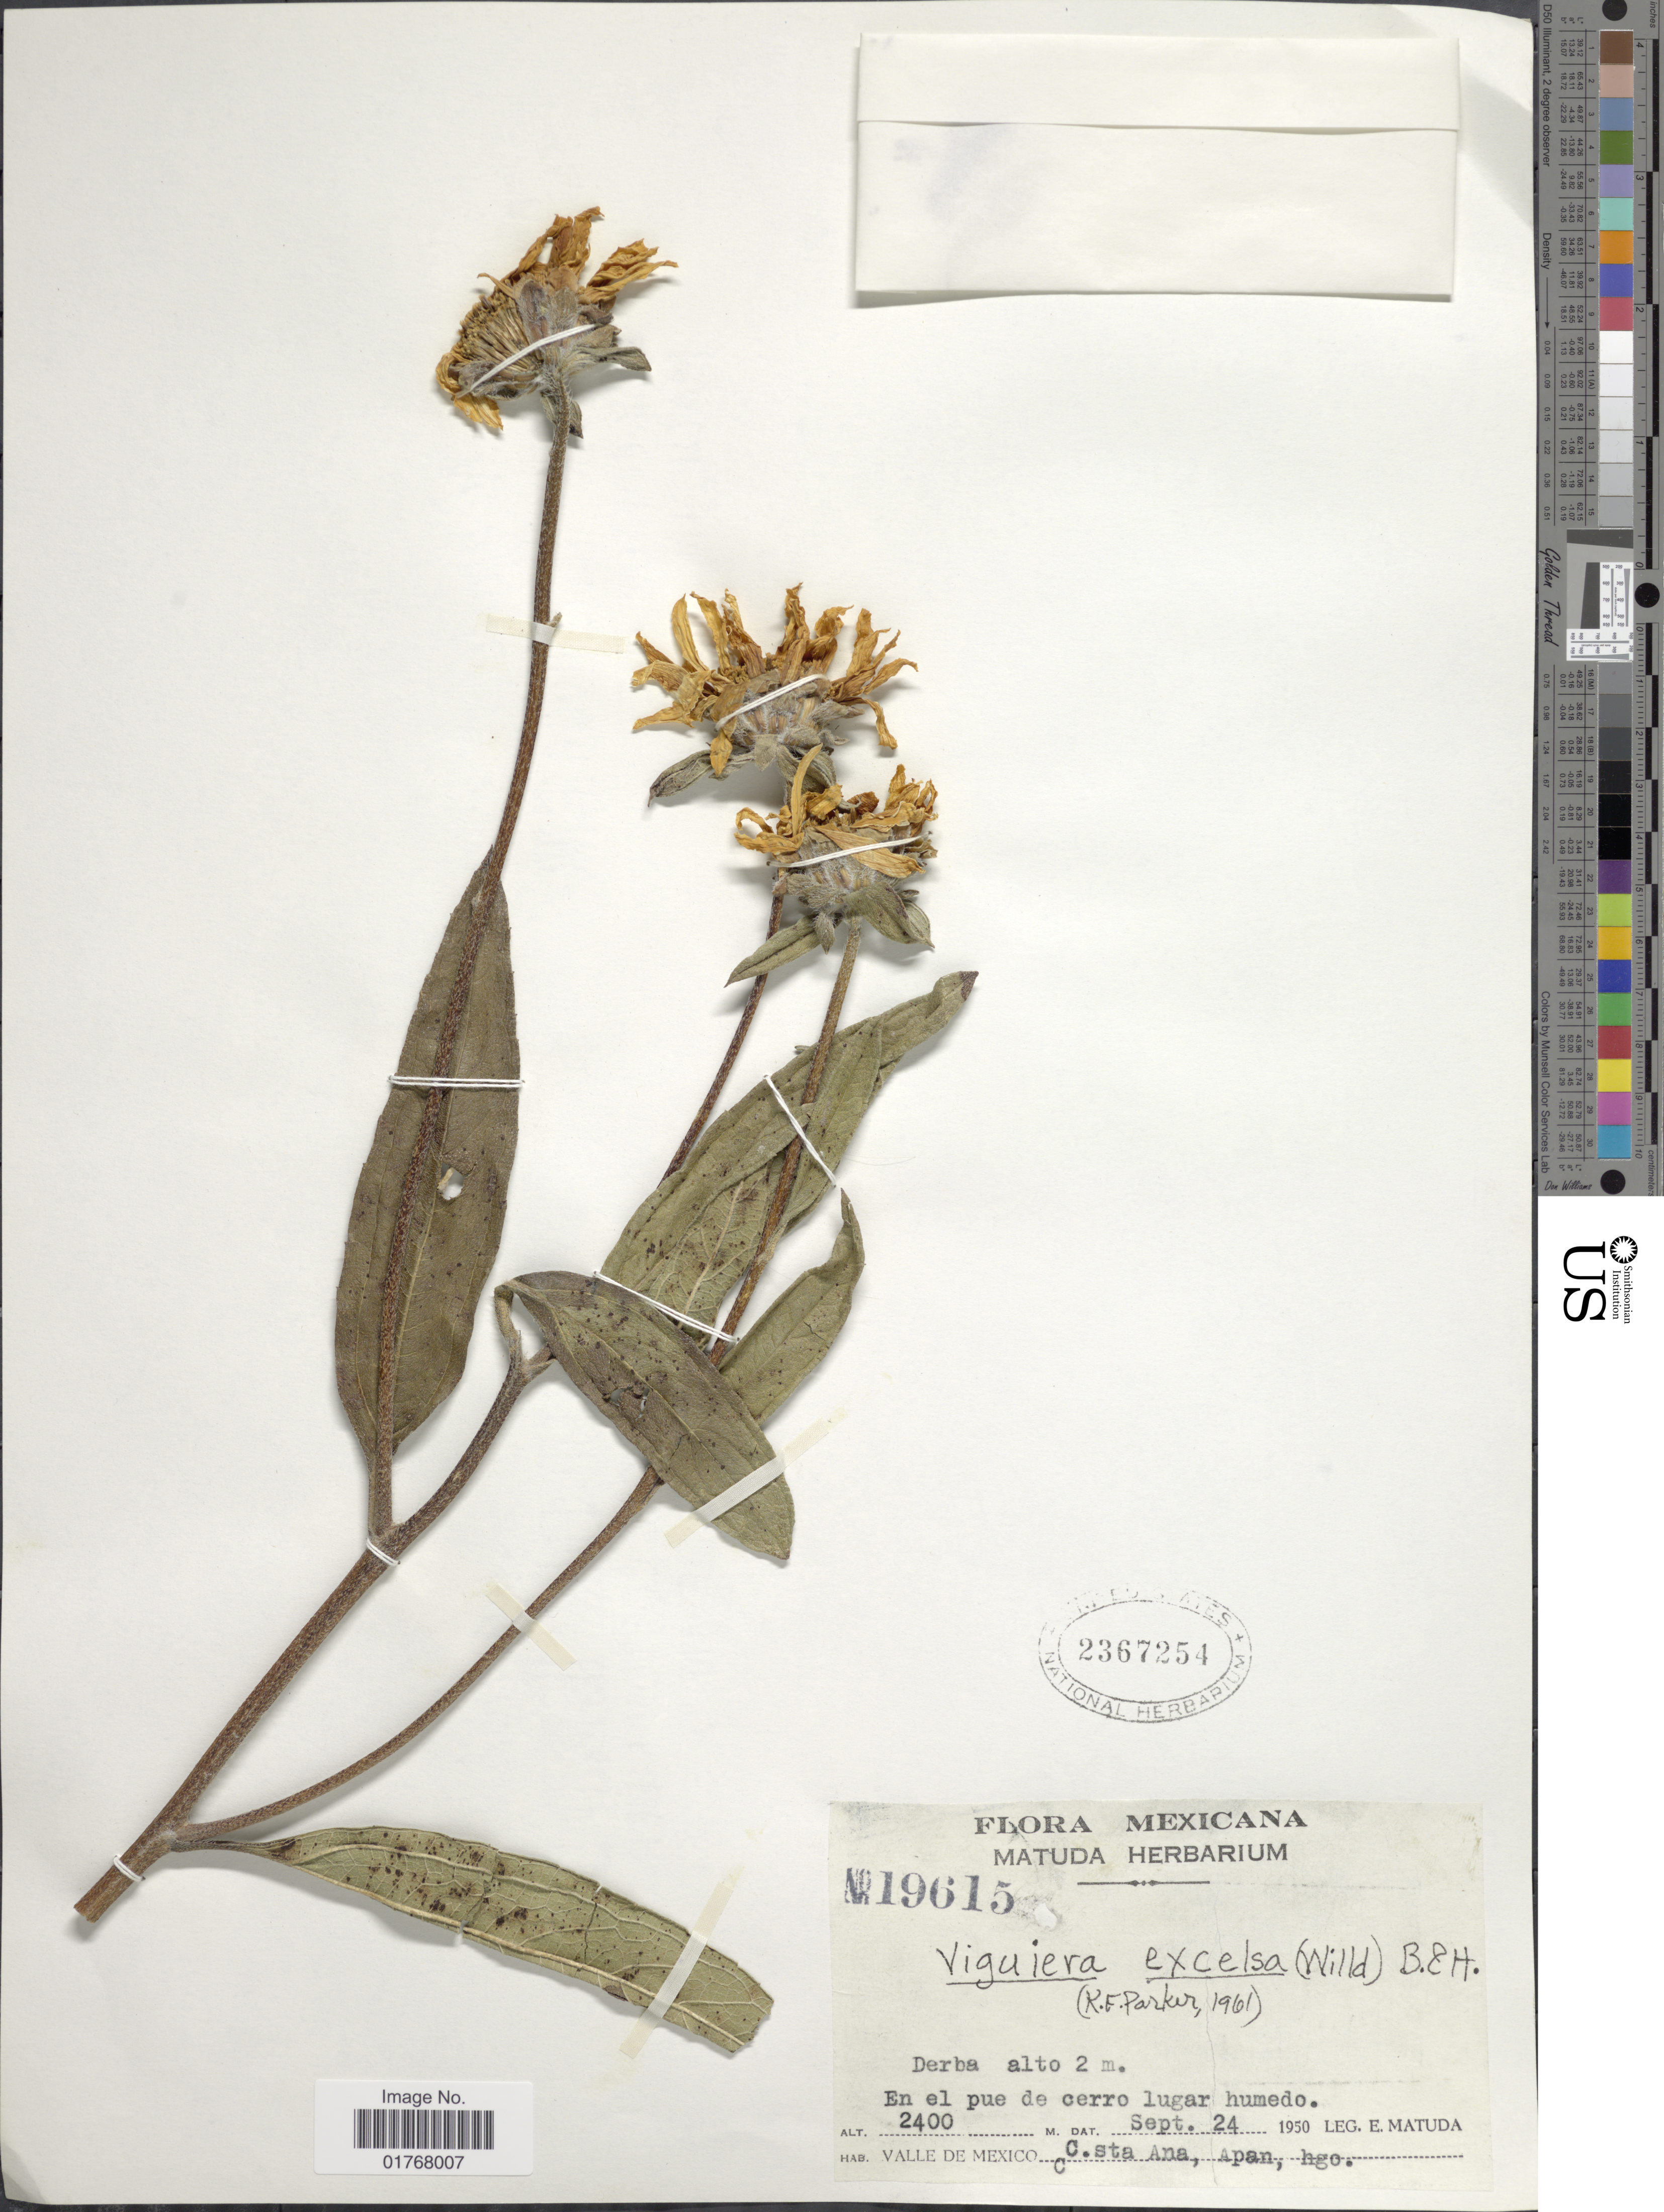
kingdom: Plantae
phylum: Tracheophyta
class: Magnoliopsida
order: Asterales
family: Asteraceae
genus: Viguiera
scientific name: Viguiera excelsa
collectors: E. Matuda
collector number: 196915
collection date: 1950-09-24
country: Mexico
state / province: Hidalgo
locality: En el pue de cerro lugar humedo, Valle de Mexico C. Sta Ana, Apan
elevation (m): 2400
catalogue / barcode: US 2367254